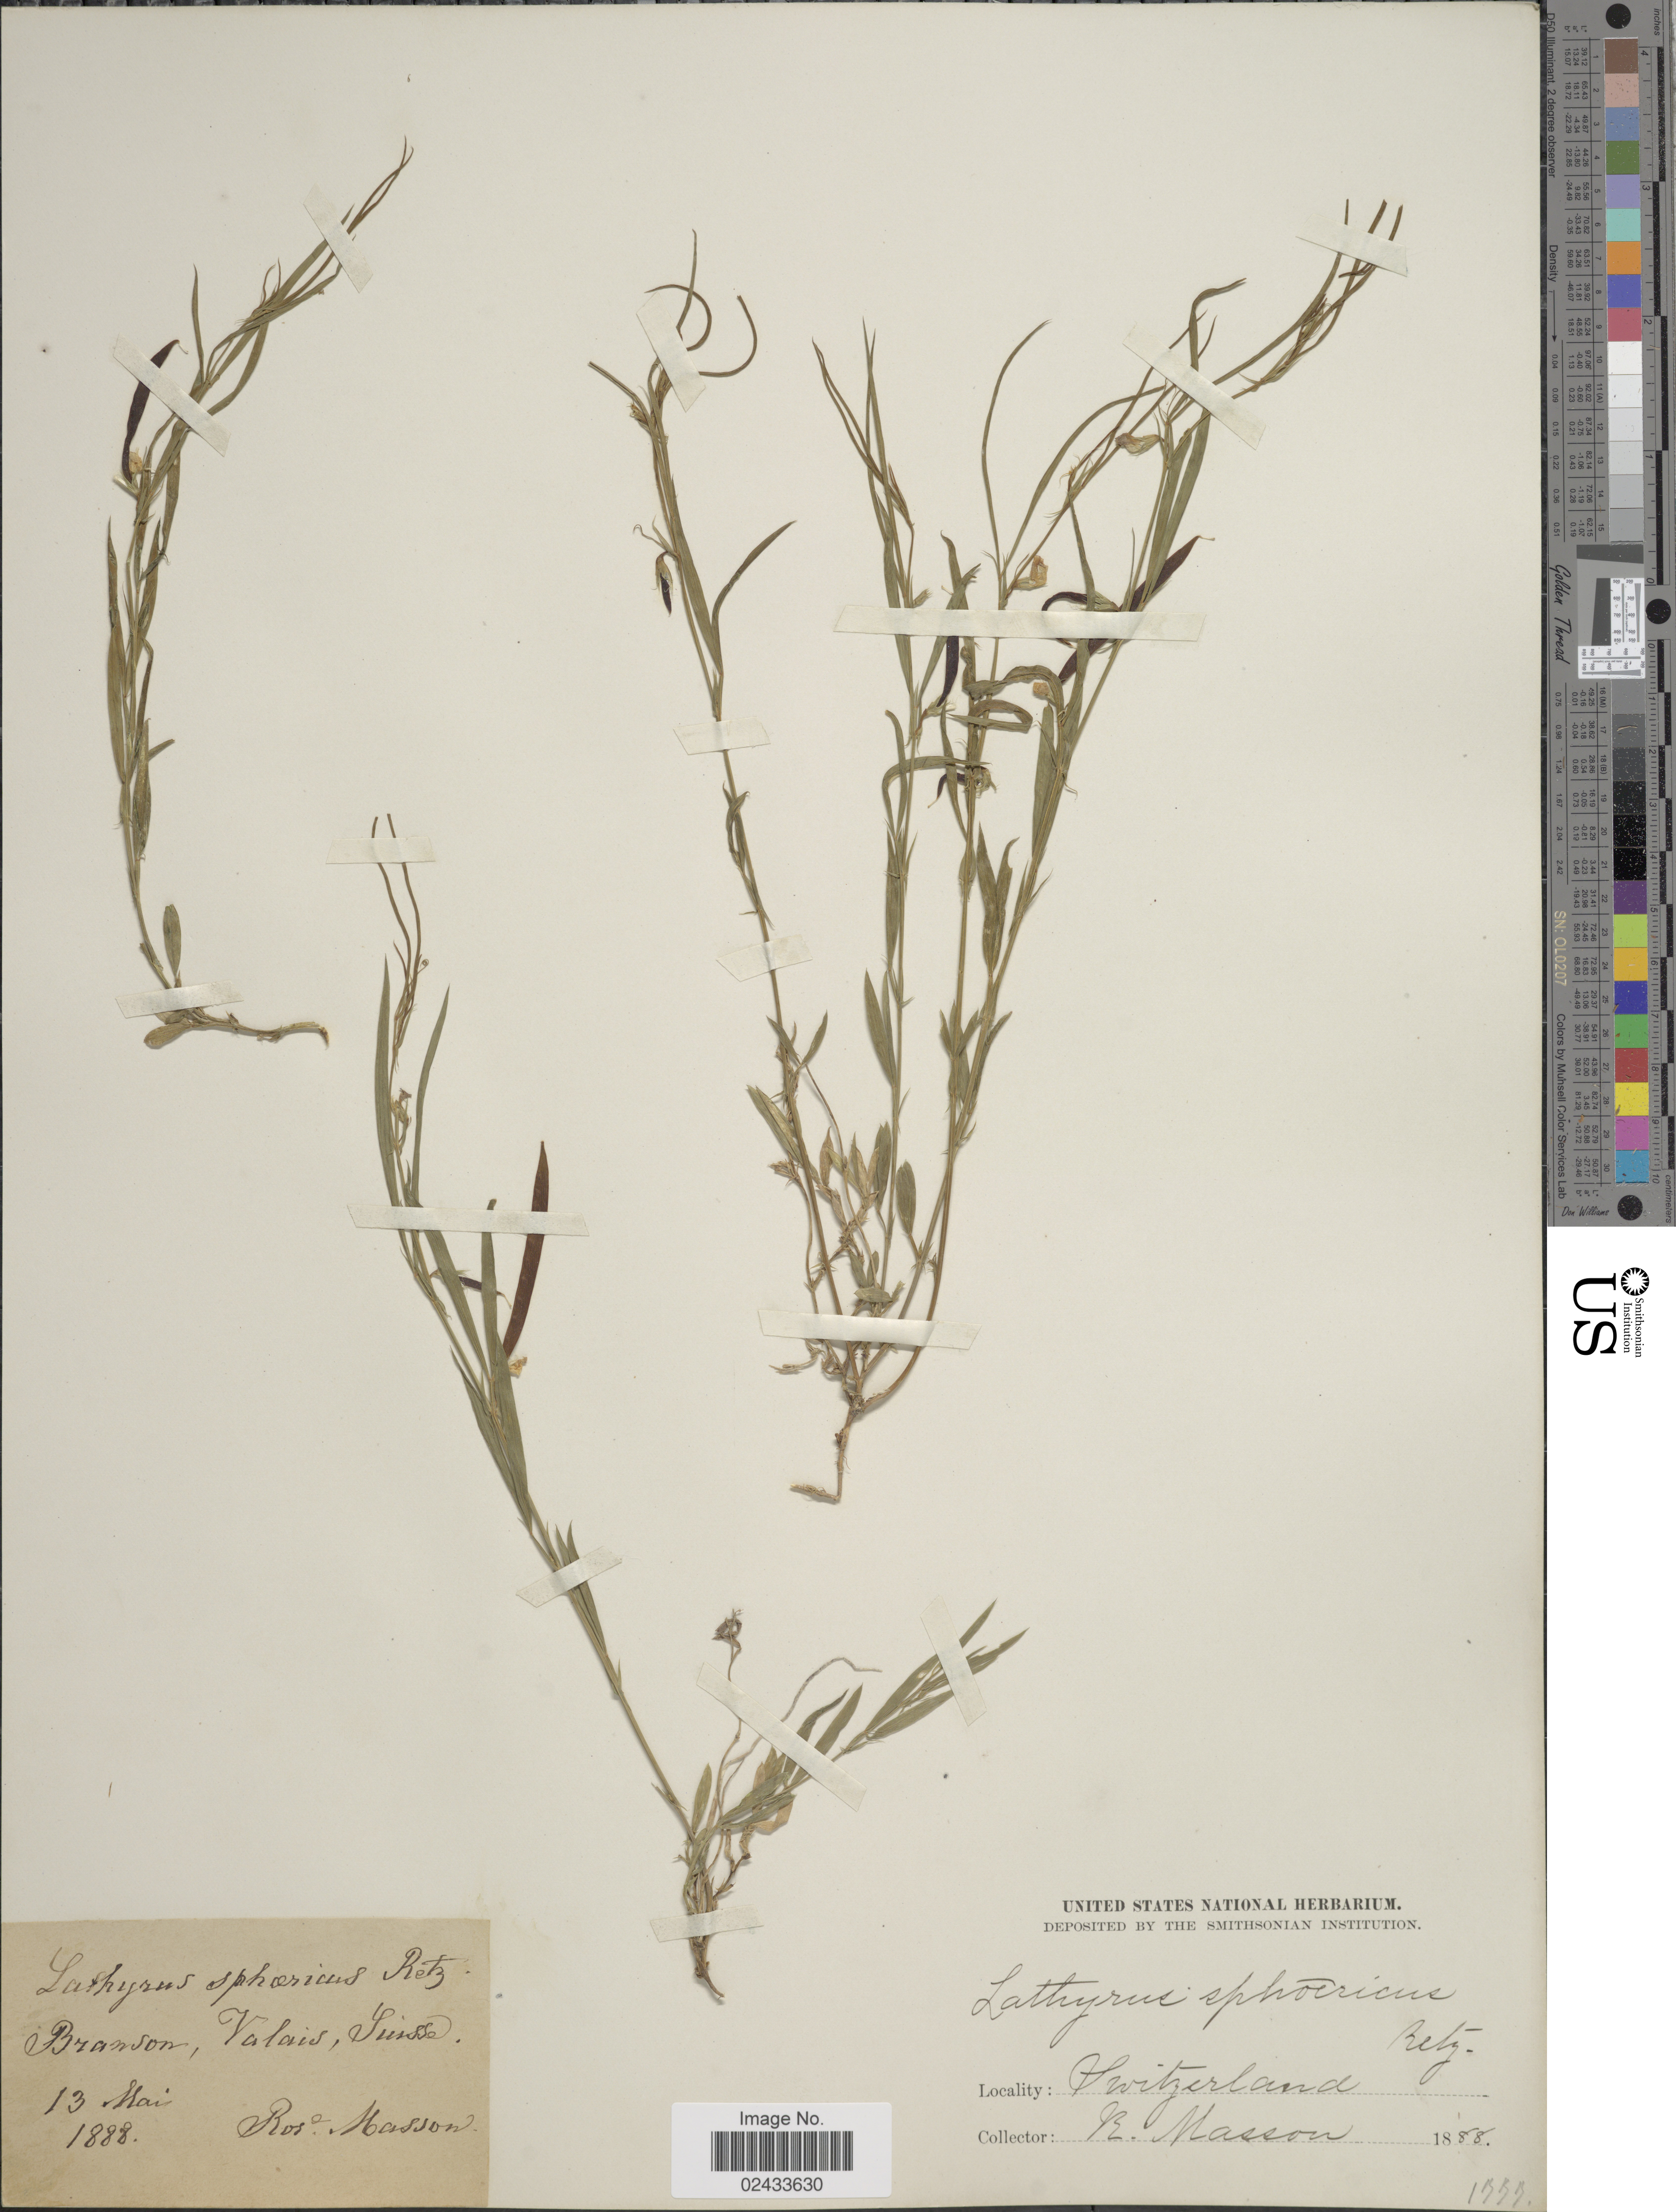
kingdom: Plantae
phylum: Tracheophyta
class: Magnoliopsida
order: Fabales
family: Fabaceae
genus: Lathyrus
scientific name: Lathyrus sphaericus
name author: Retz.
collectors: R. Masson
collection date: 1888-05-13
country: Switzerland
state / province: Valais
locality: Brawson, Valais, Suisse